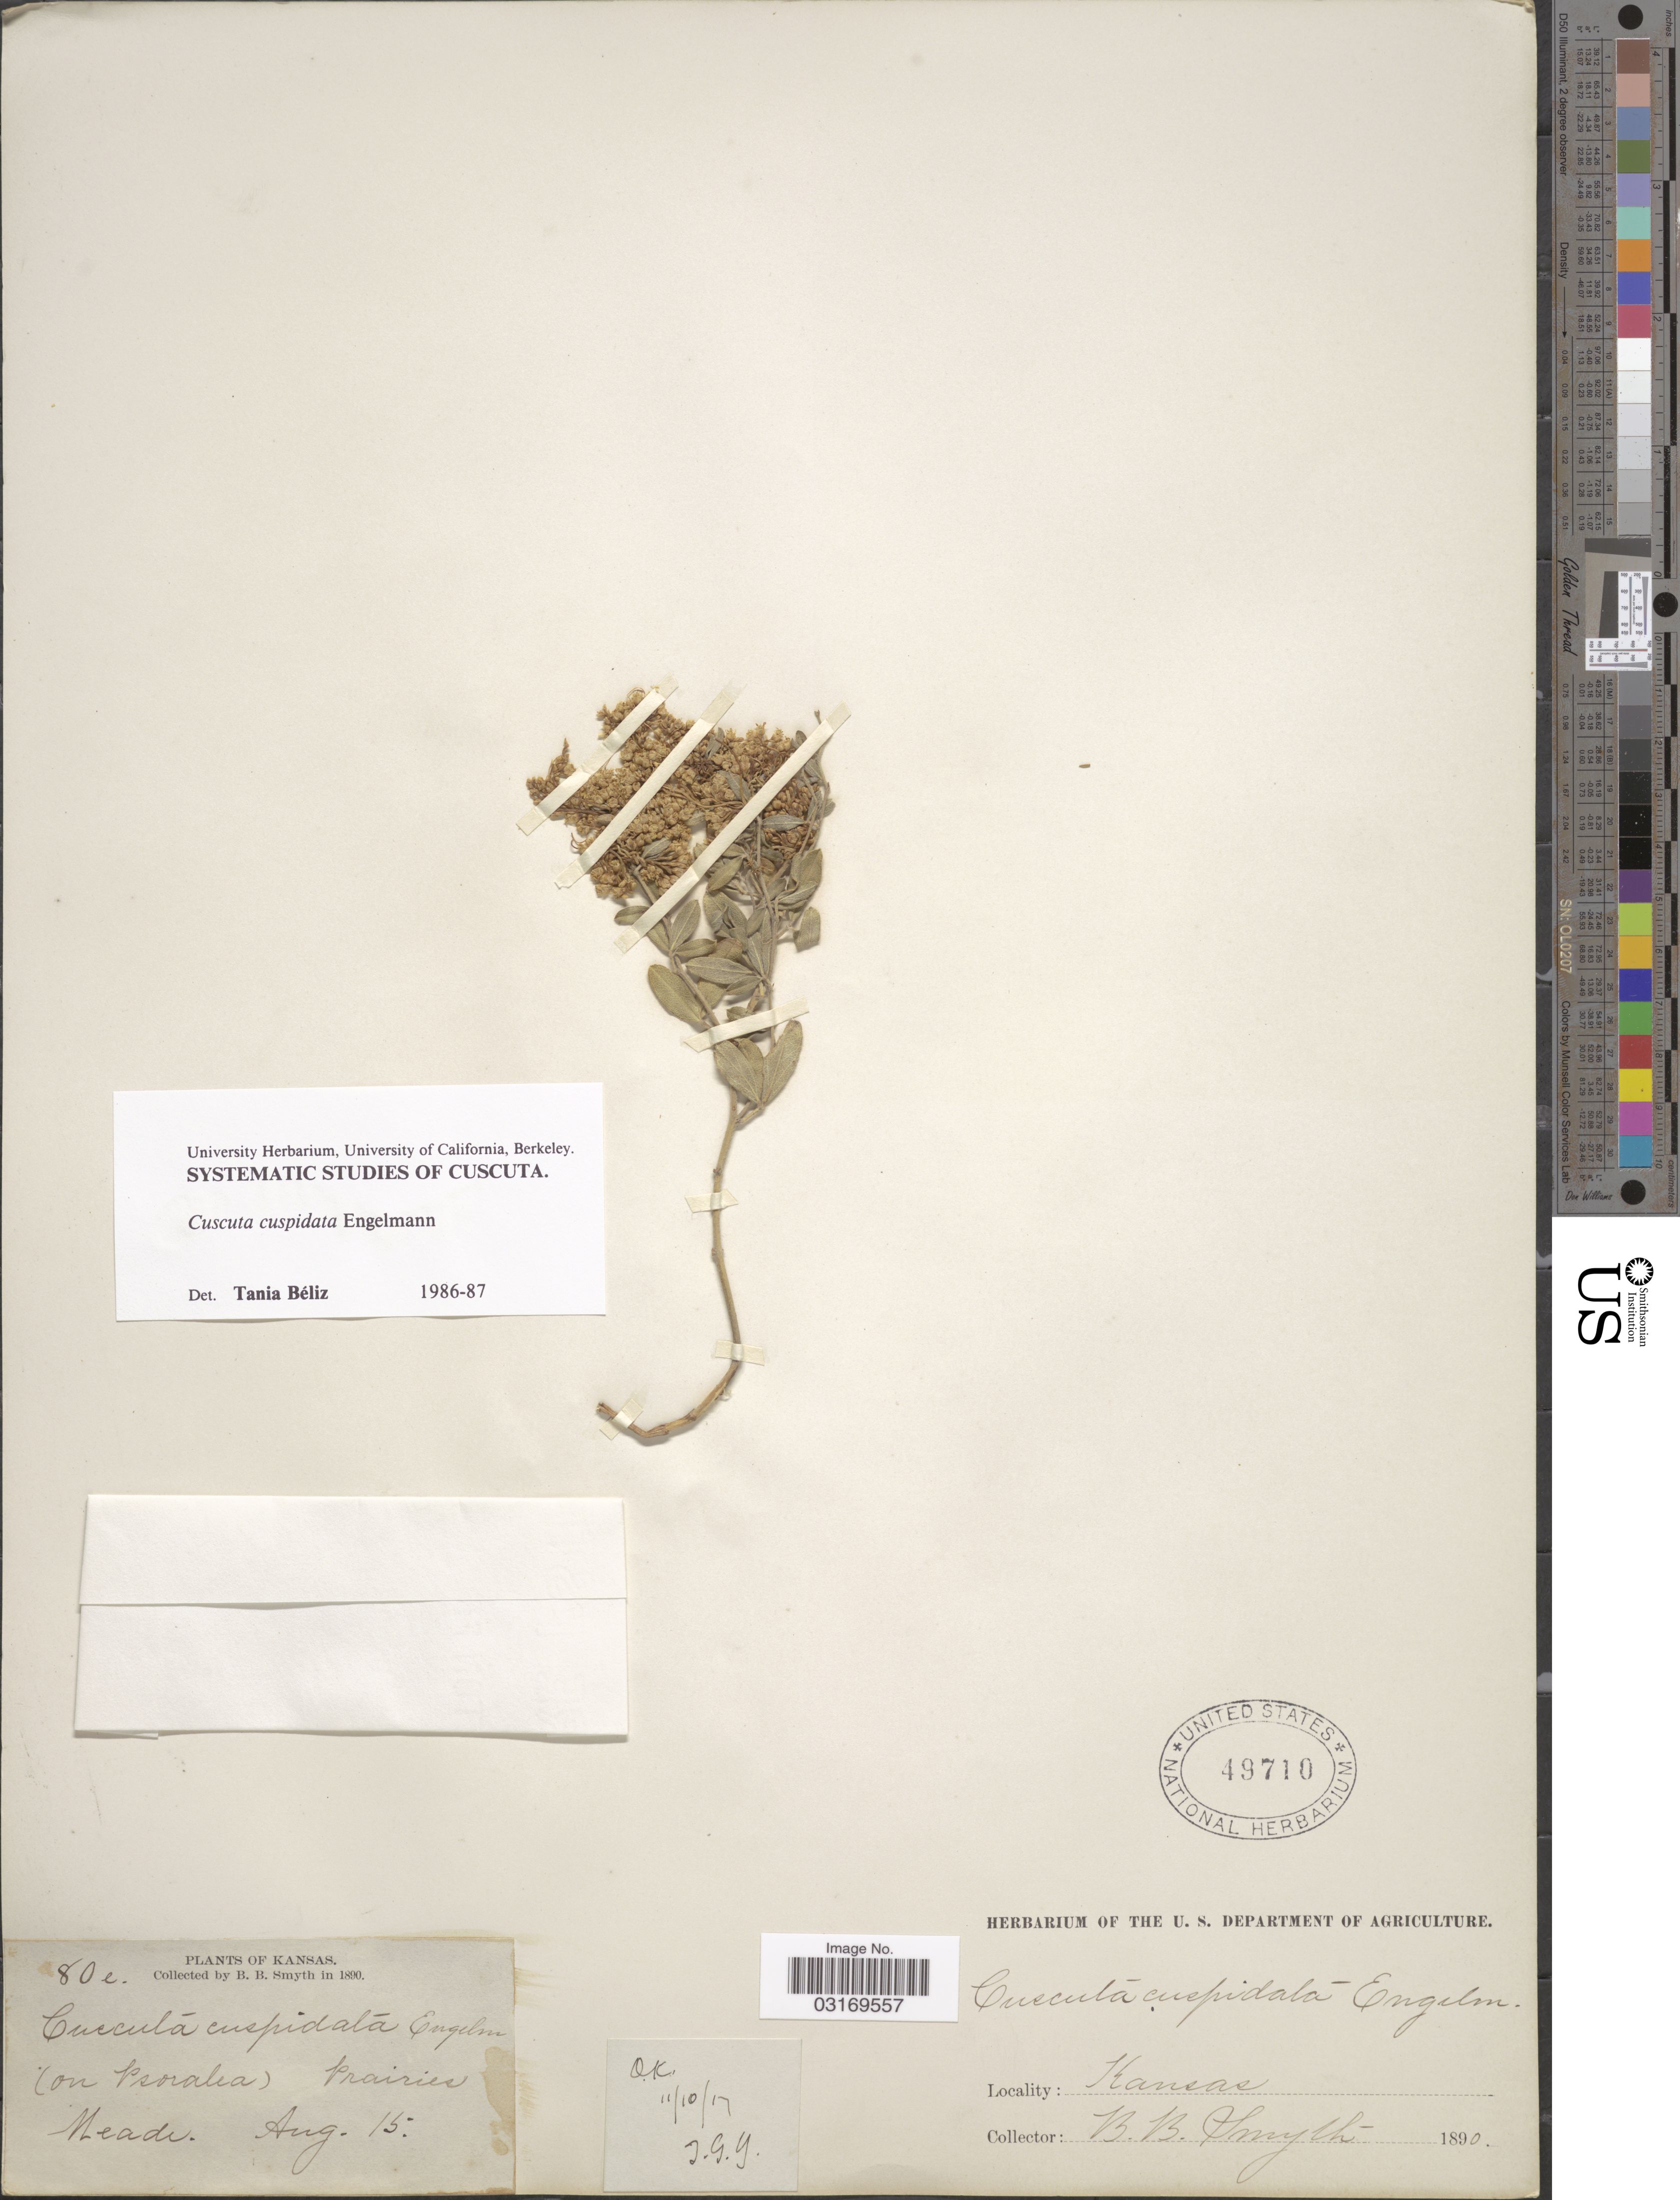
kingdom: Plantae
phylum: Tracheophyta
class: Magnoliopsida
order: Solanales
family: Convolvulaceae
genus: Cuscuta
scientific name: Cuscuta cuspidata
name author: Engelm.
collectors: B. Smyth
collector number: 80e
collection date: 1890-08-15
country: United States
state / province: Kansas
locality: Prairie. Meade.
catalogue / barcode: US 49710